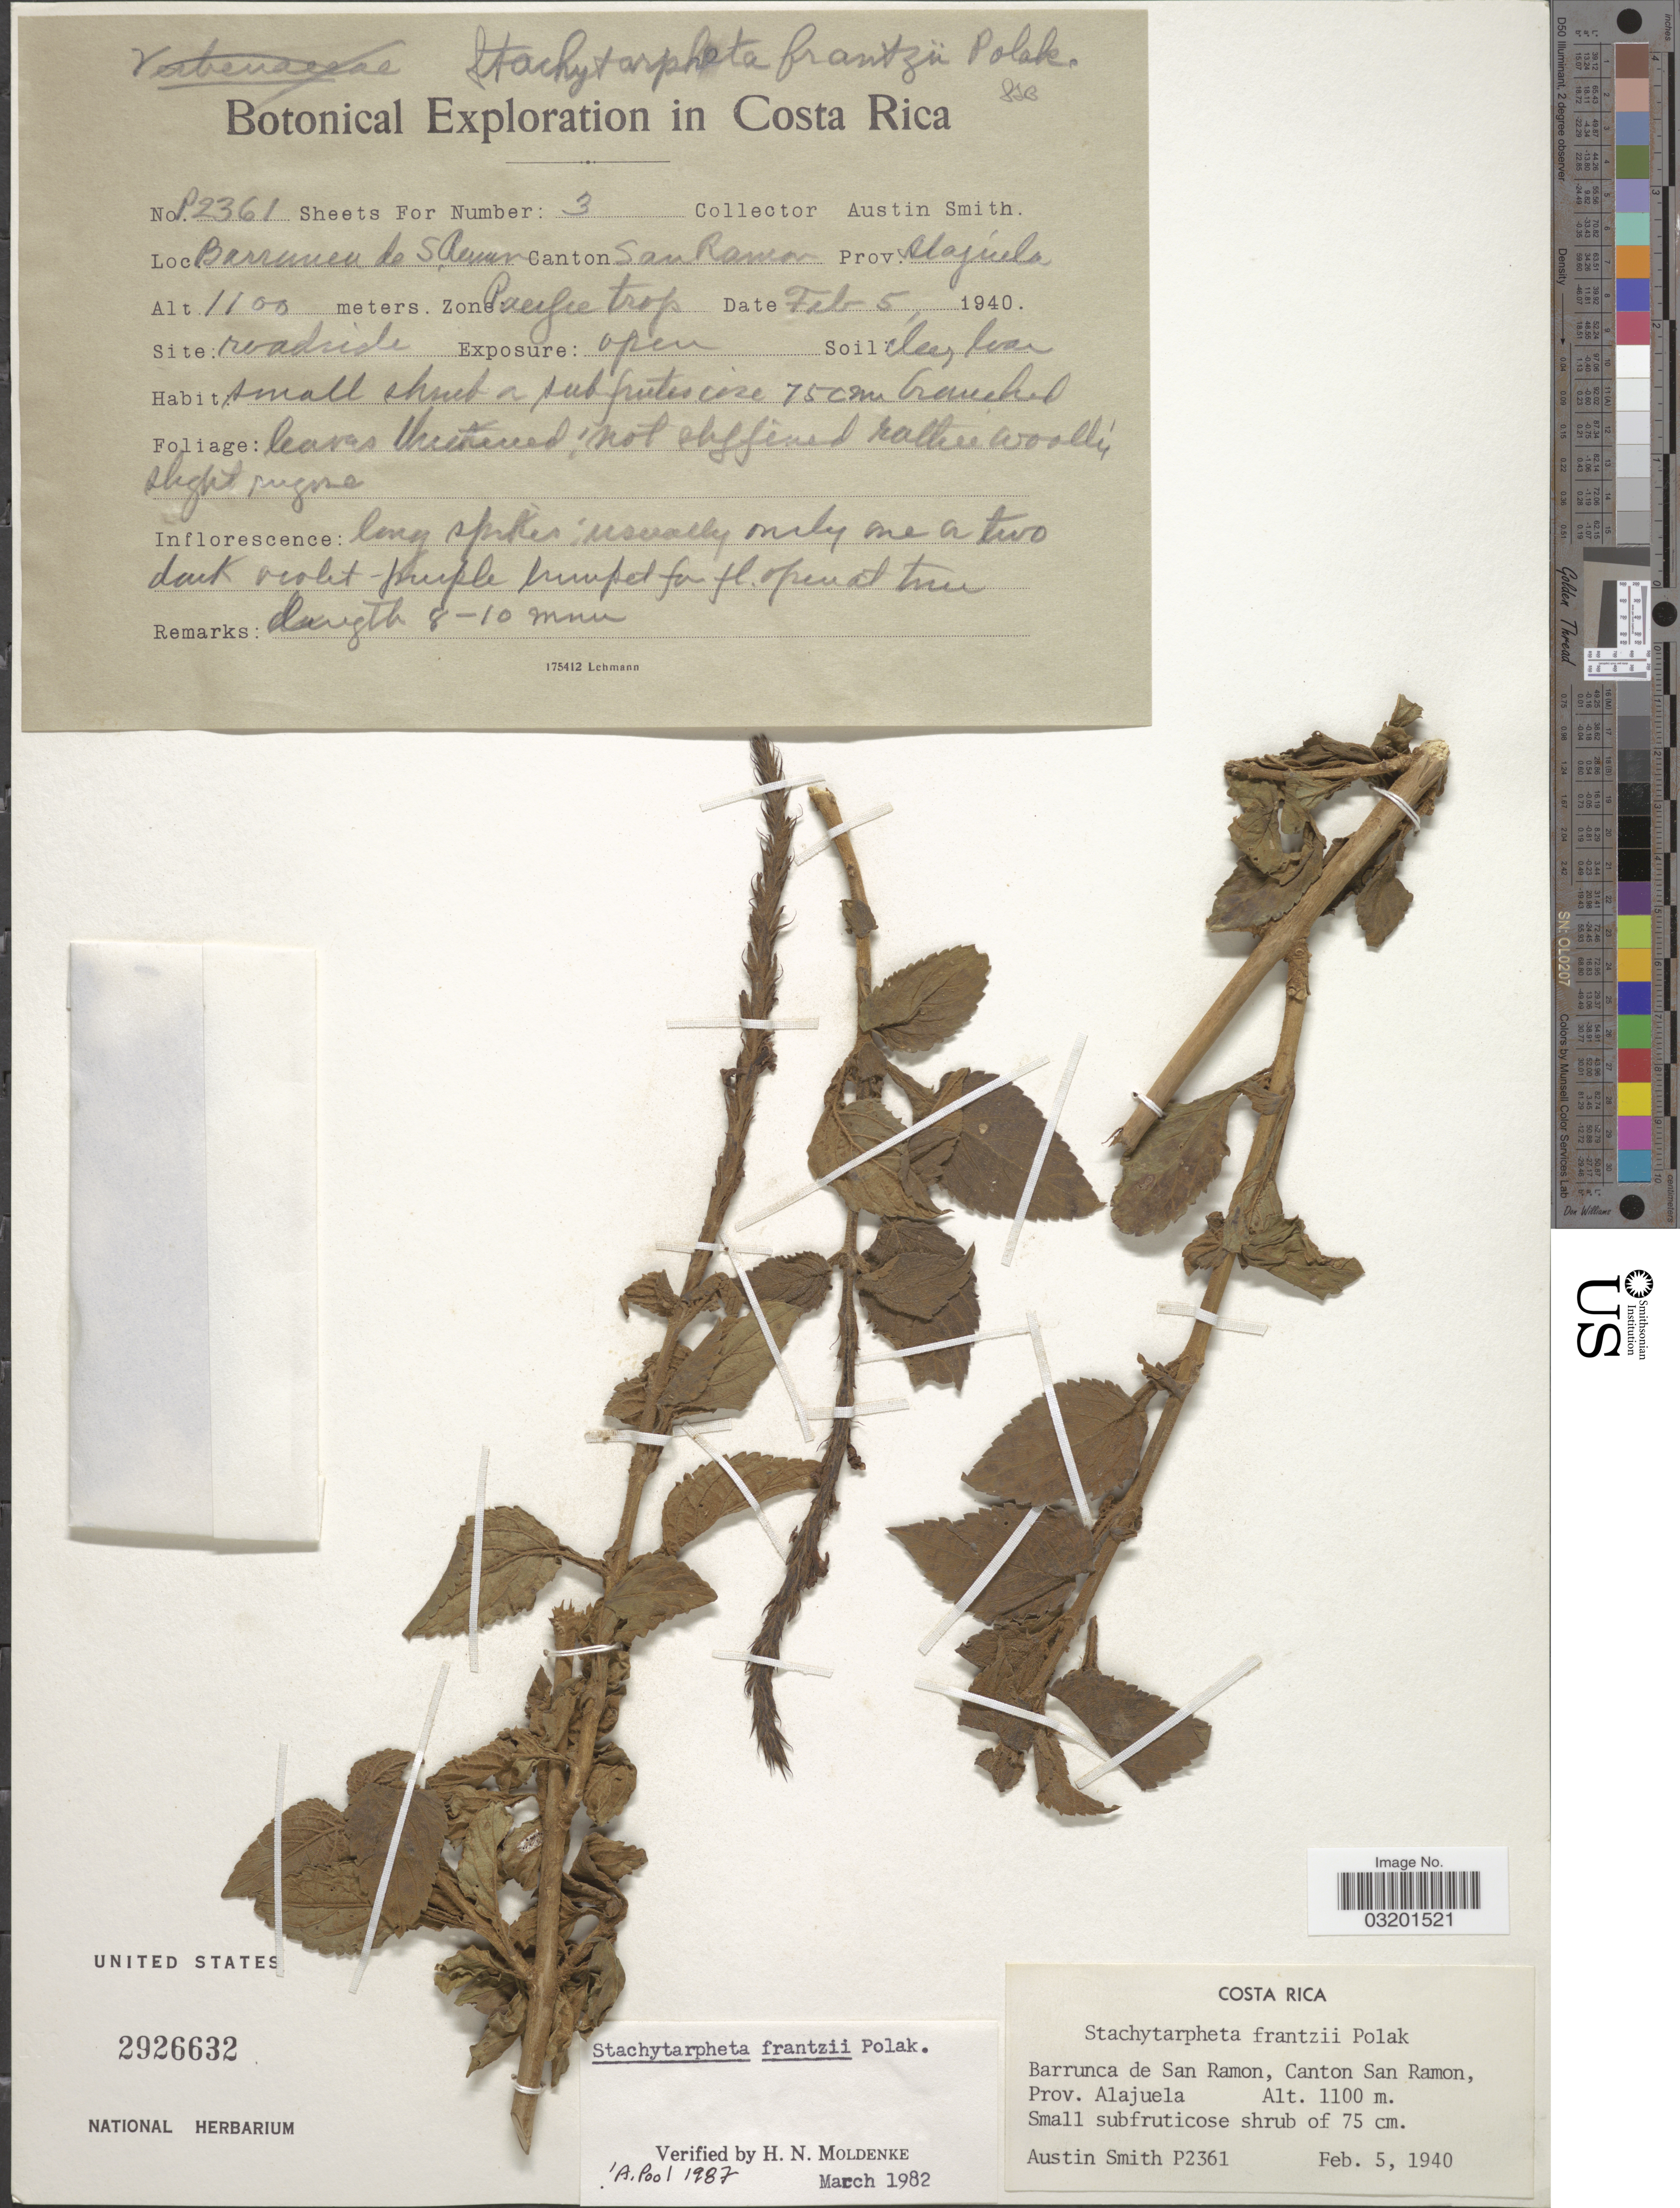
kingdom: Plantae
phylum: Tracheophyta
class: Magnoliopsida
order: Lamiales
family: Verbenaceae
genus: Stachytarpheta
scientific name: Stachytarpheta frantzii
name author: Pol.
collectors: Aust P. Smith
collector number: P2361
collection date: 1940-02-05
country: Costa Rica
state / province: Alajuela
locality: Barrunca de San Ramon, Canton San Ramon.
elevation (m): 1100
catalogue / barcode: US 2926632